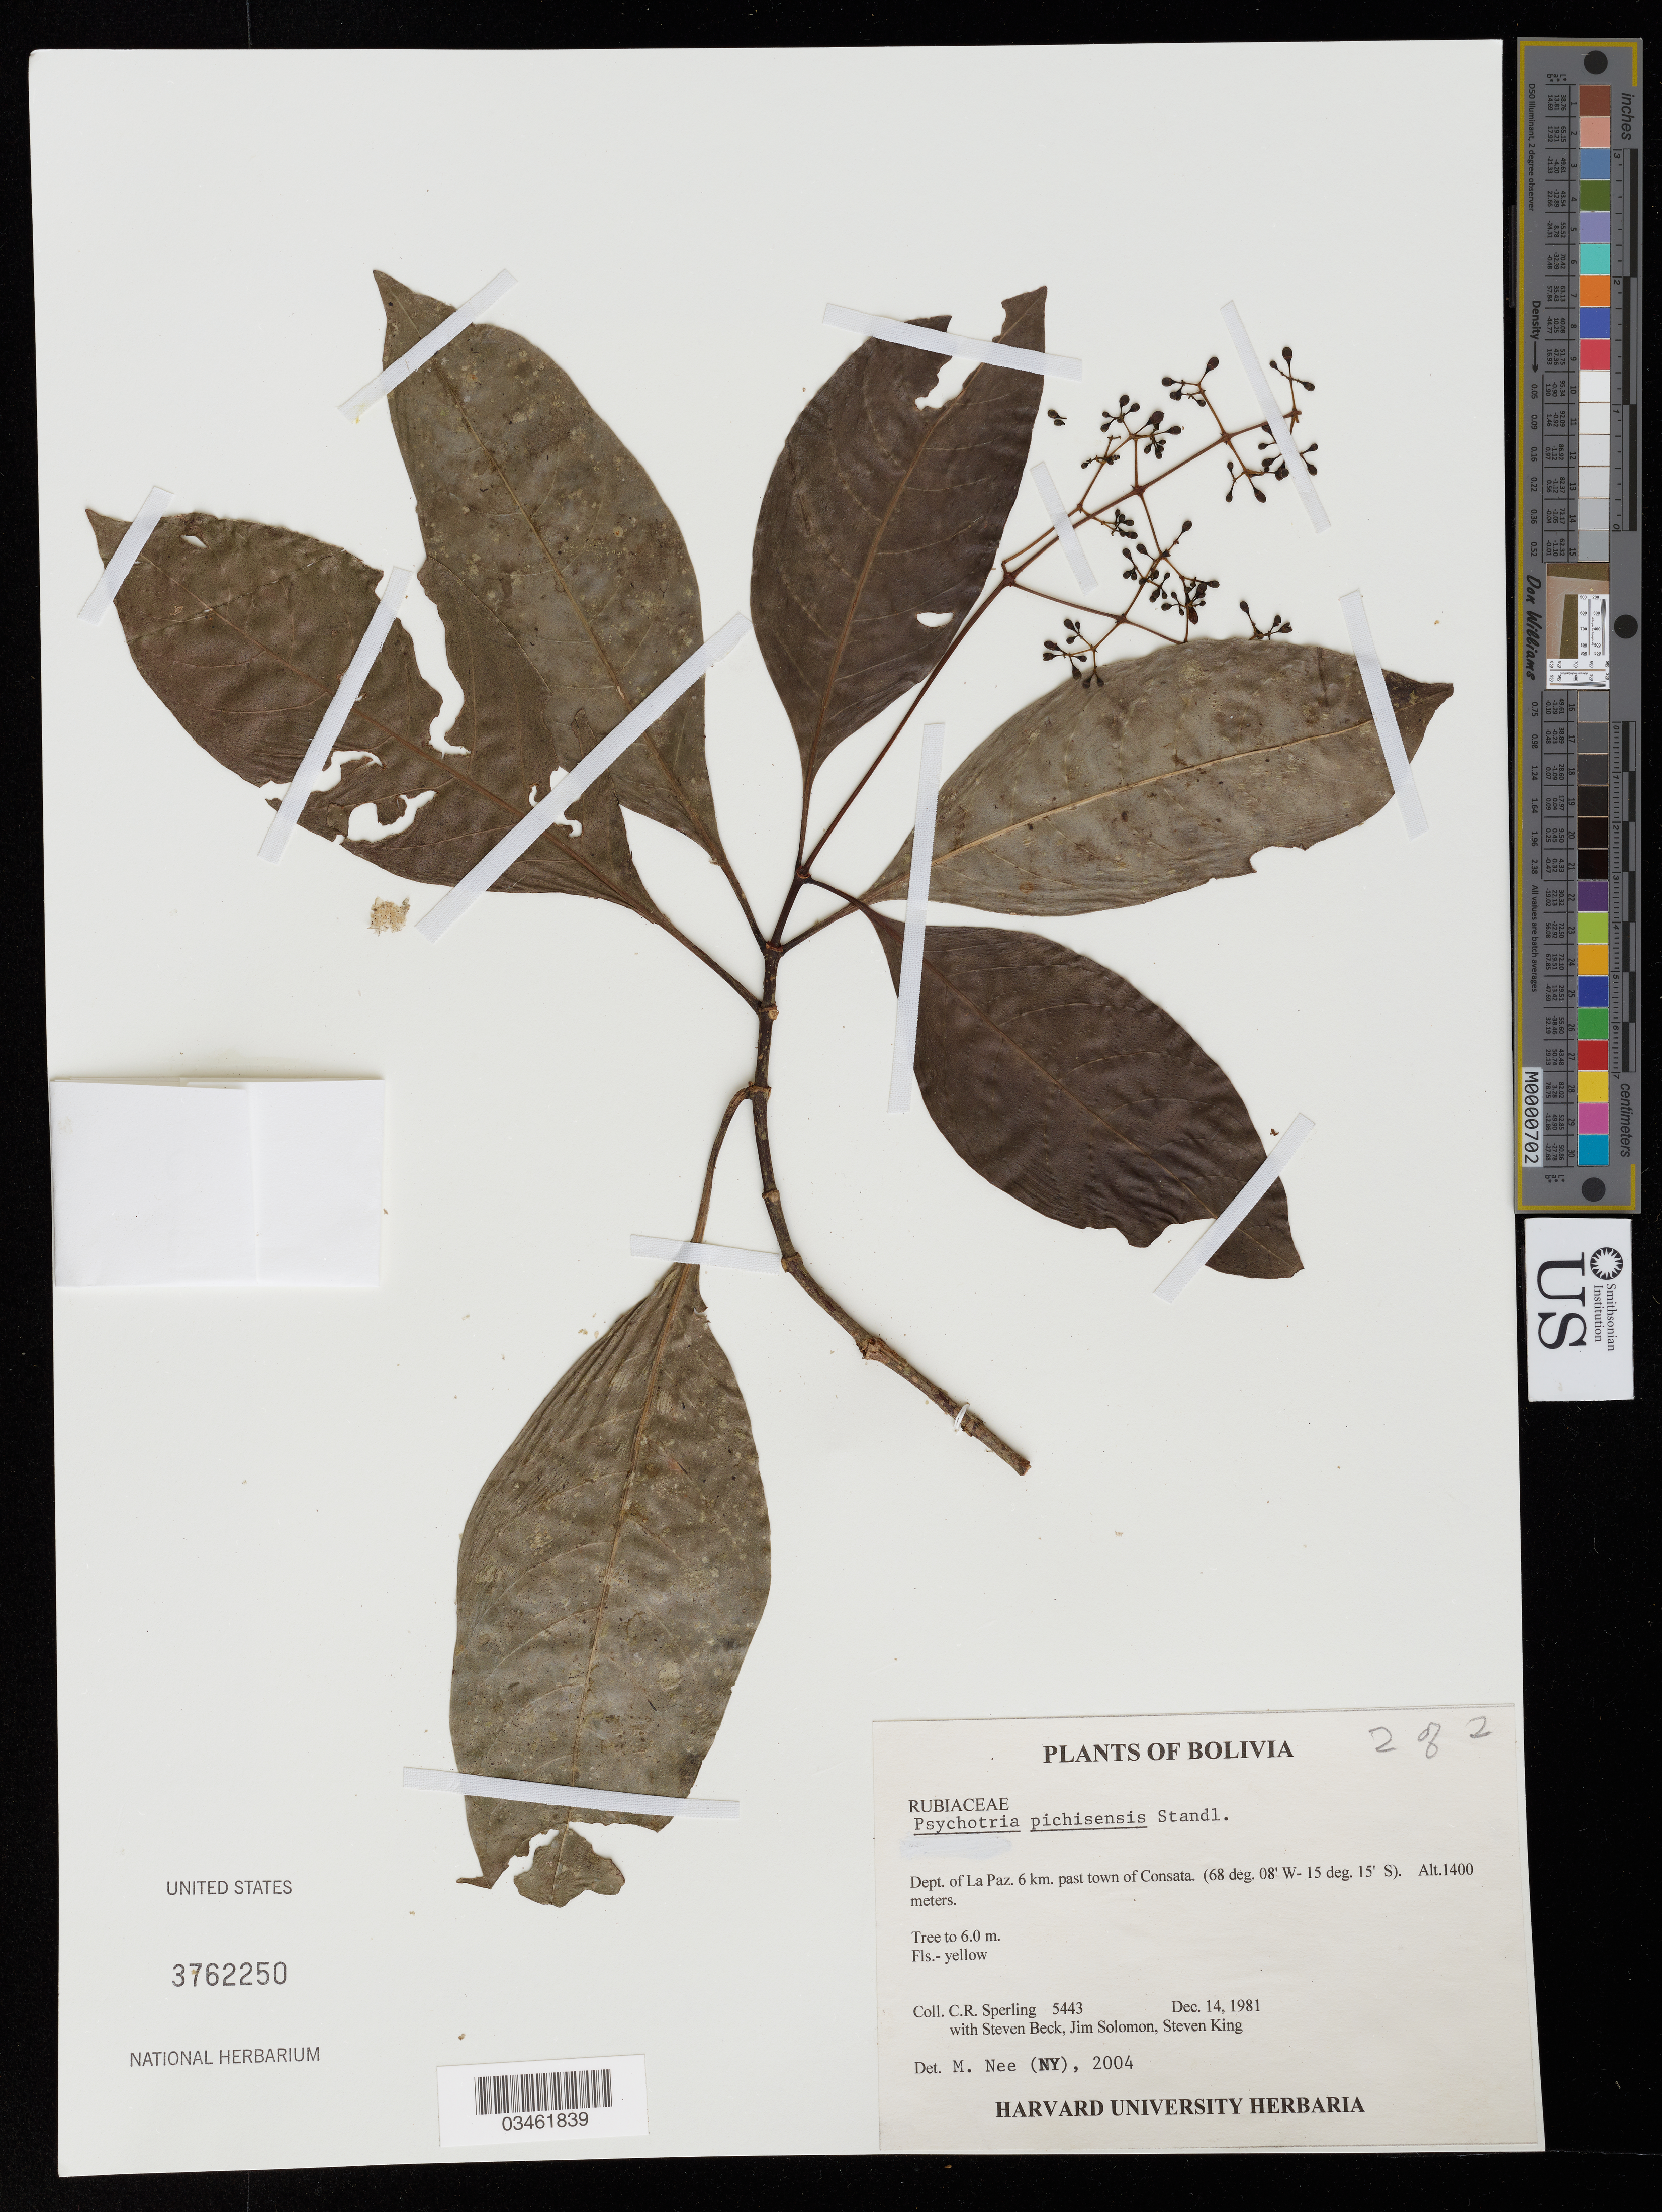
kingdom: Plantae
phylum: Tracheophyta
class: Magnoliopsida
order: Gentianales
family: Rubiaceae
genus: Psychotria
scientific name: Psychotria pichisensis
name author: Standl.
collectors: C. R. Sperling, S. Beck, J. C. Solomon & S. R. King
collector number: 5443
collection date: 1981-12-14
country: Bolivia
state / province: La Paz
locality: Dept. of La Paz. 6 km. past town of Consata.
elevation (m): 1400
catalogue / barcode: US 3762250